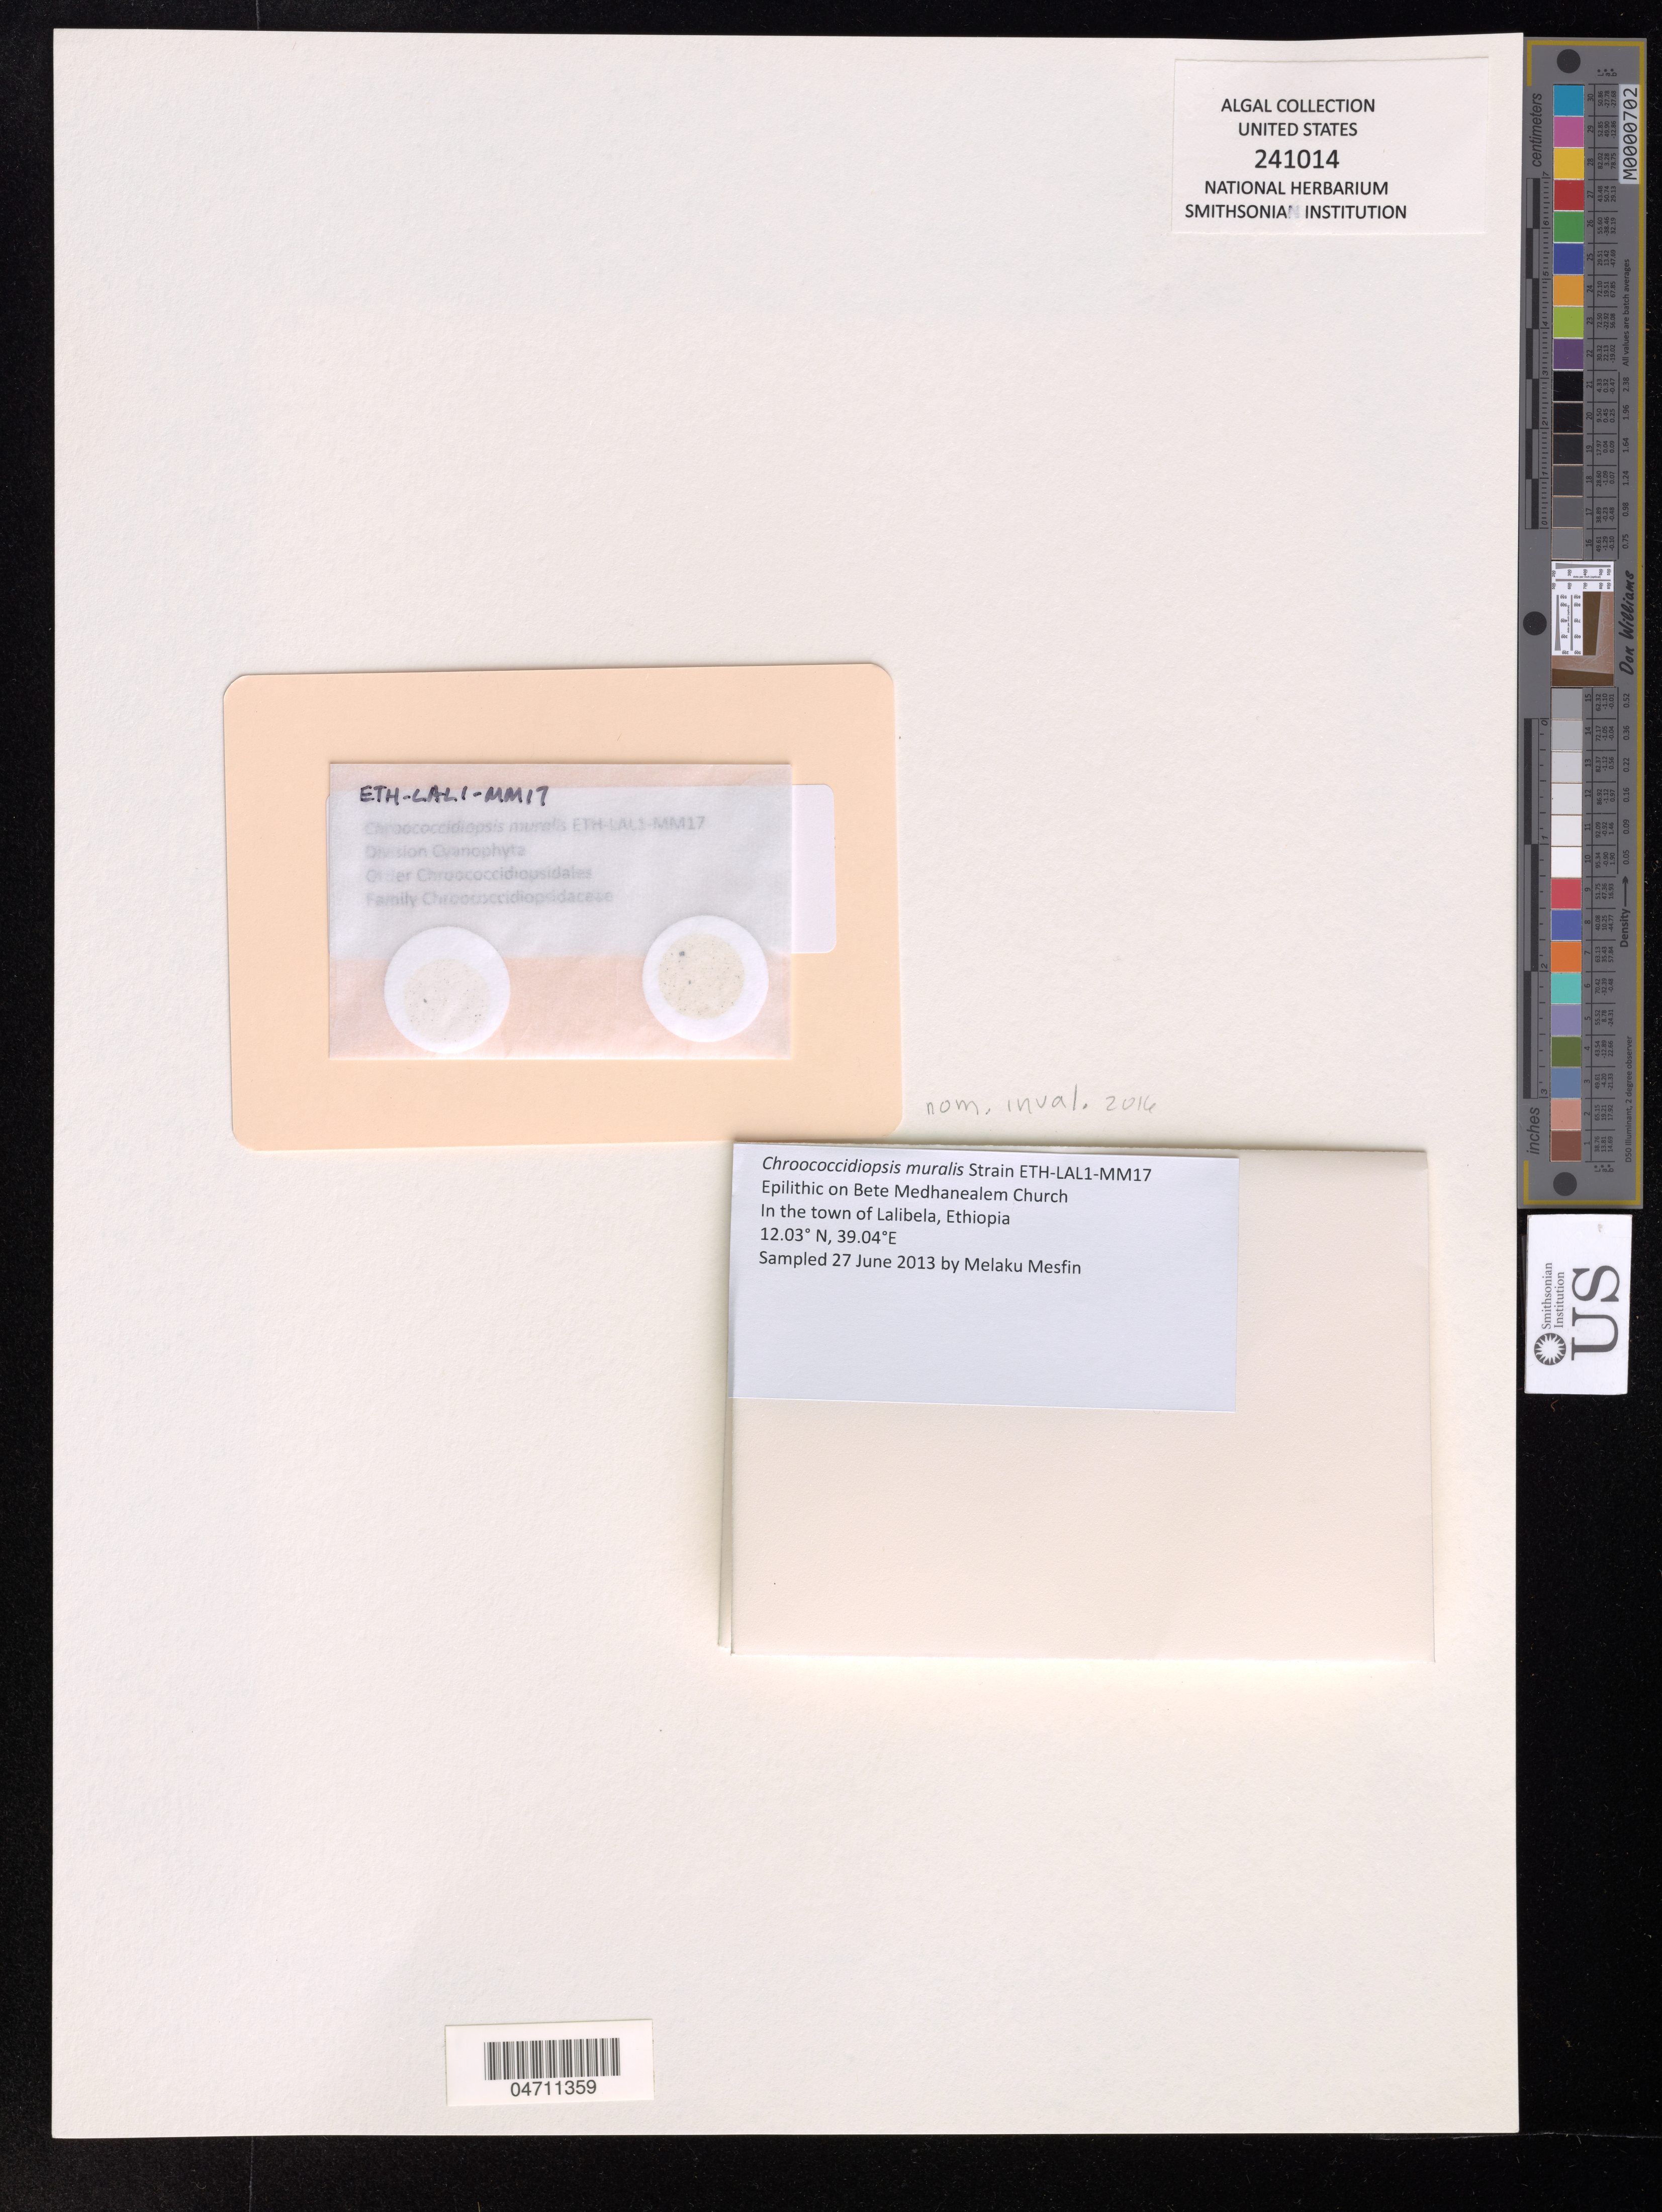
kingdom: Bacteria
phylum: Cyanobacteria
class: Cyanobacteriia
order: Cyanobacteriales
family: Chroococcidiopsidaceae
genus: Chroococcidiopsis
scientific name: Chroococcidiopsis muralis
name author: Strain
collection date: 2013-06-27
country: Ethiopia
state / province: Amhara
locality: In the town of Lalibela.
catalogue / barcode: US 241014